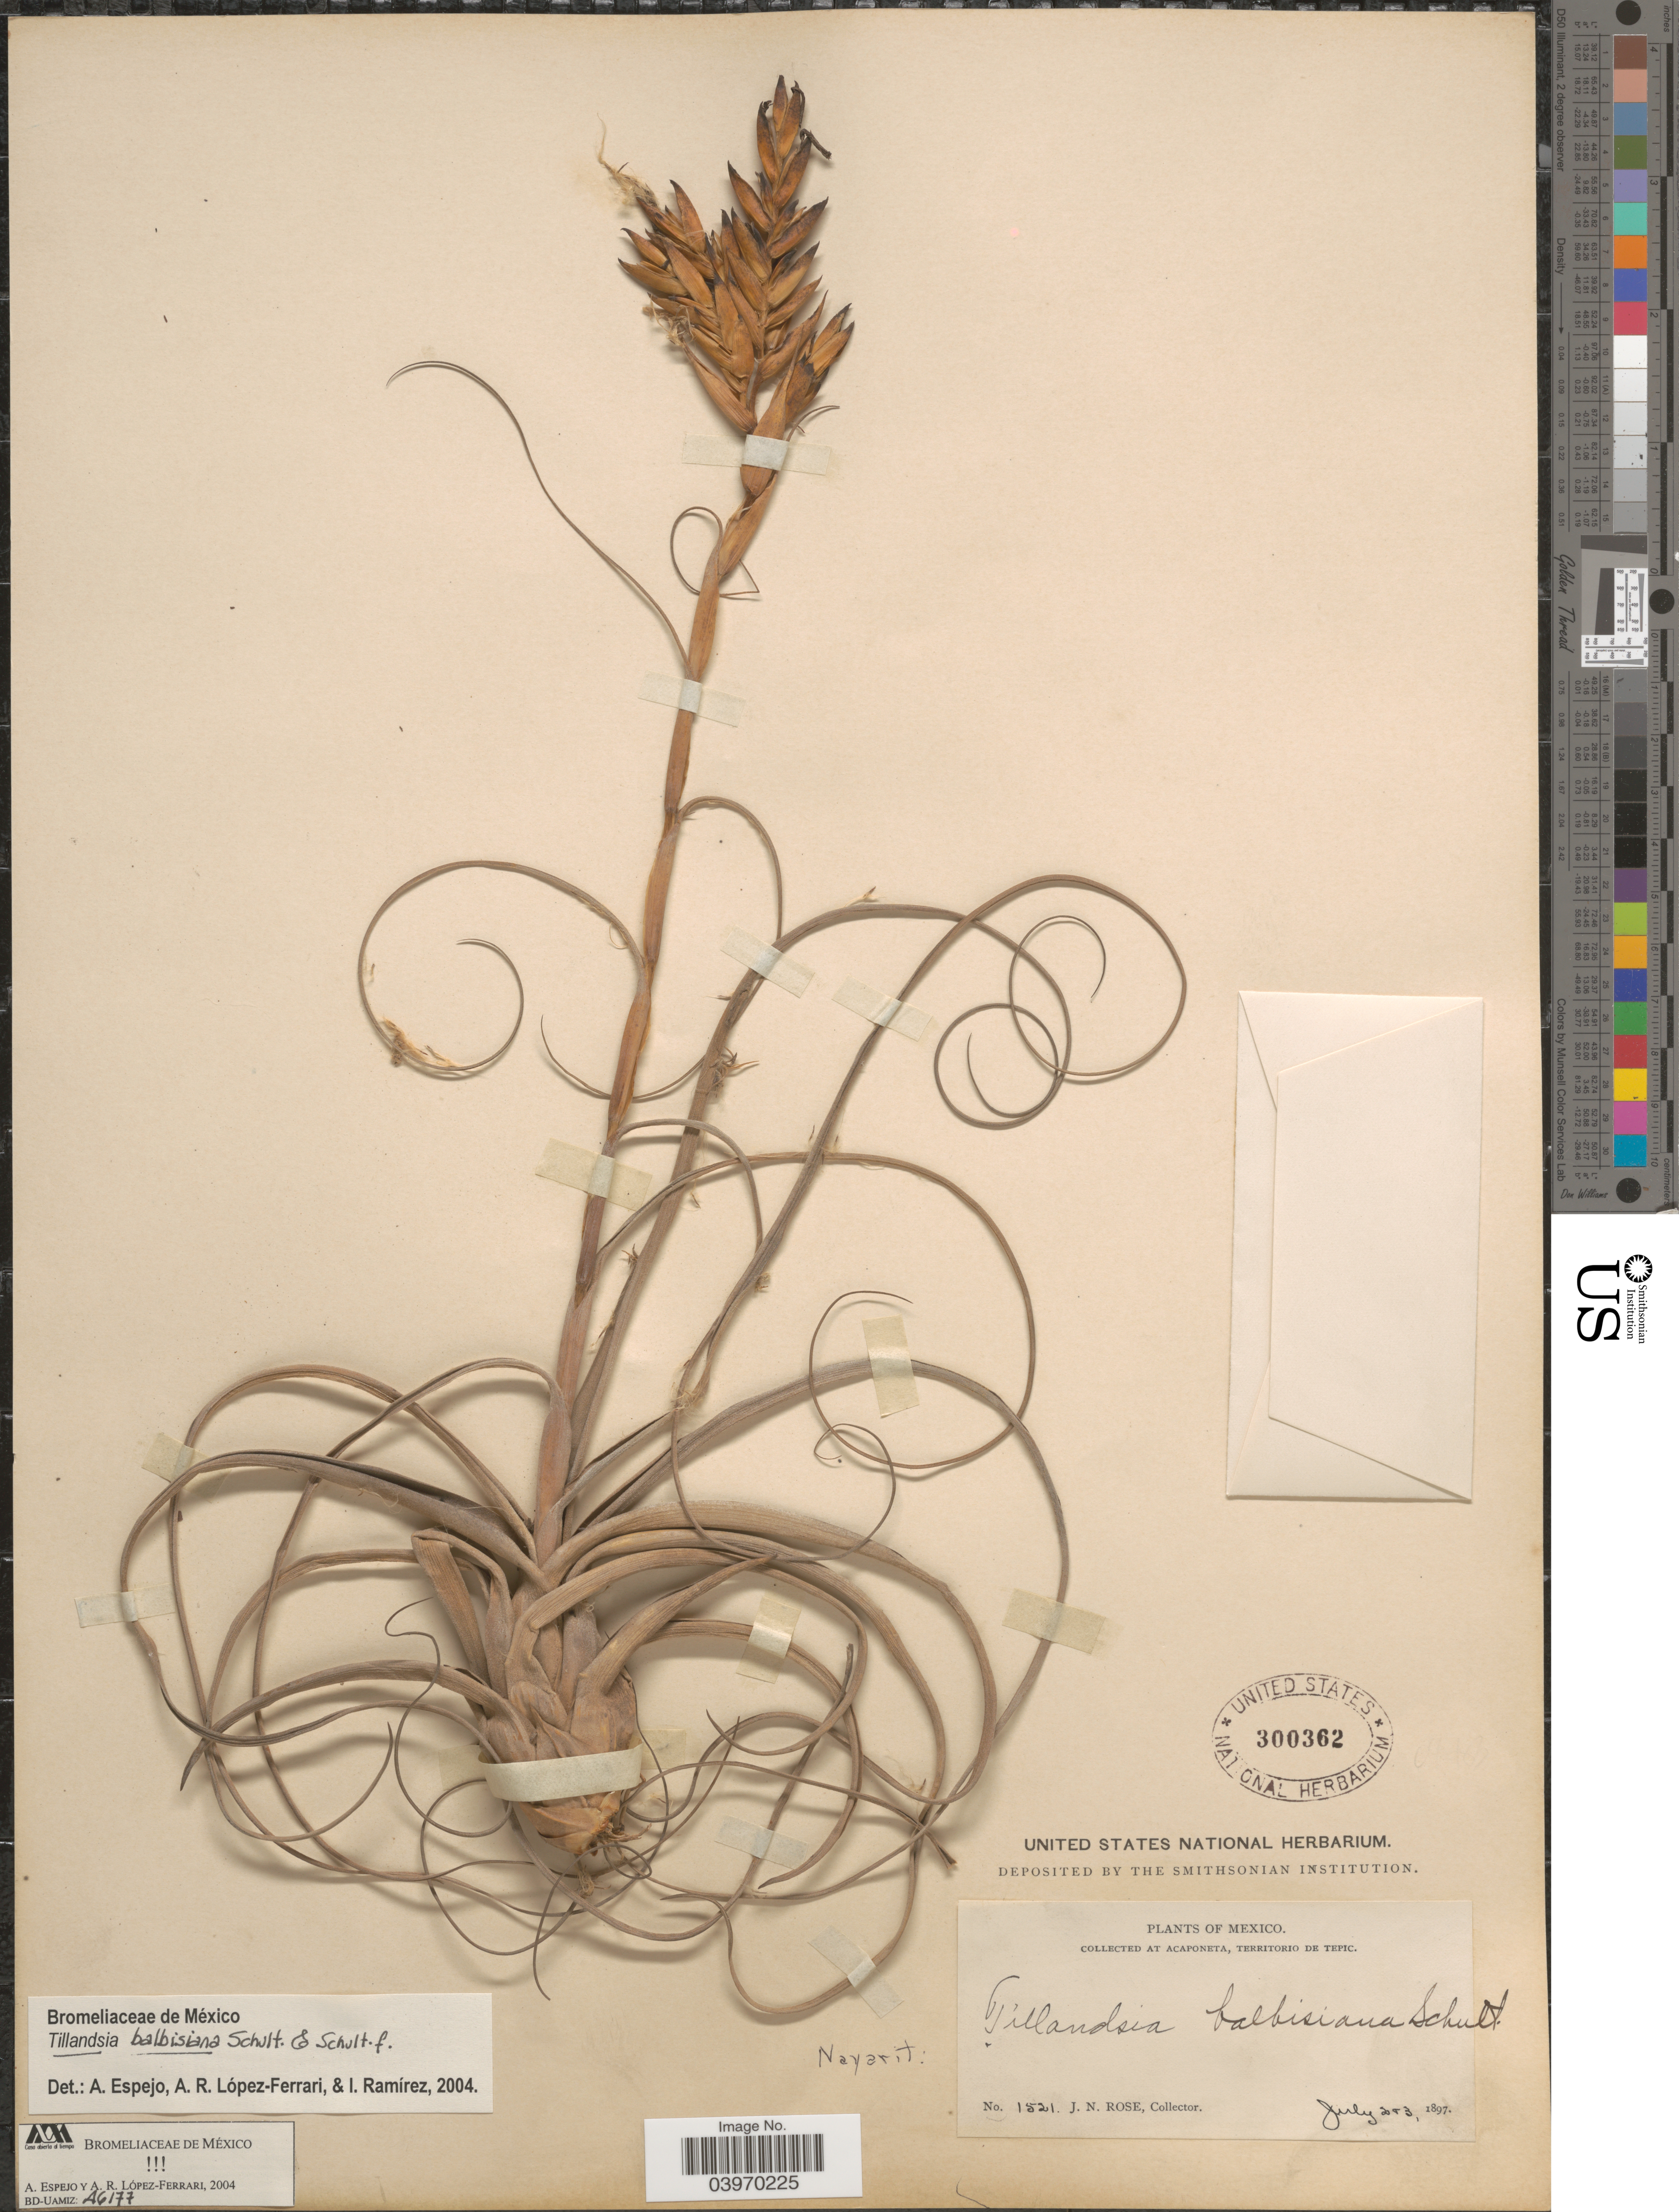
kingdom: Plantae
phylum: Tracheophyta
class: Liliopsida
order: Poales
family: Bromeliaceae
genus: Tillandsia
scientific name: Tillandsia balbisiana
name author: Schult. f.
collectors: J. N. Rose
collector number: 1521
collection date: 1897-07-02/1897-07-03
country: Mexico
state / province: Nayarit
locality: At Acaponeta, Territorio de Tepic.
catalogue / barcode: US 300362